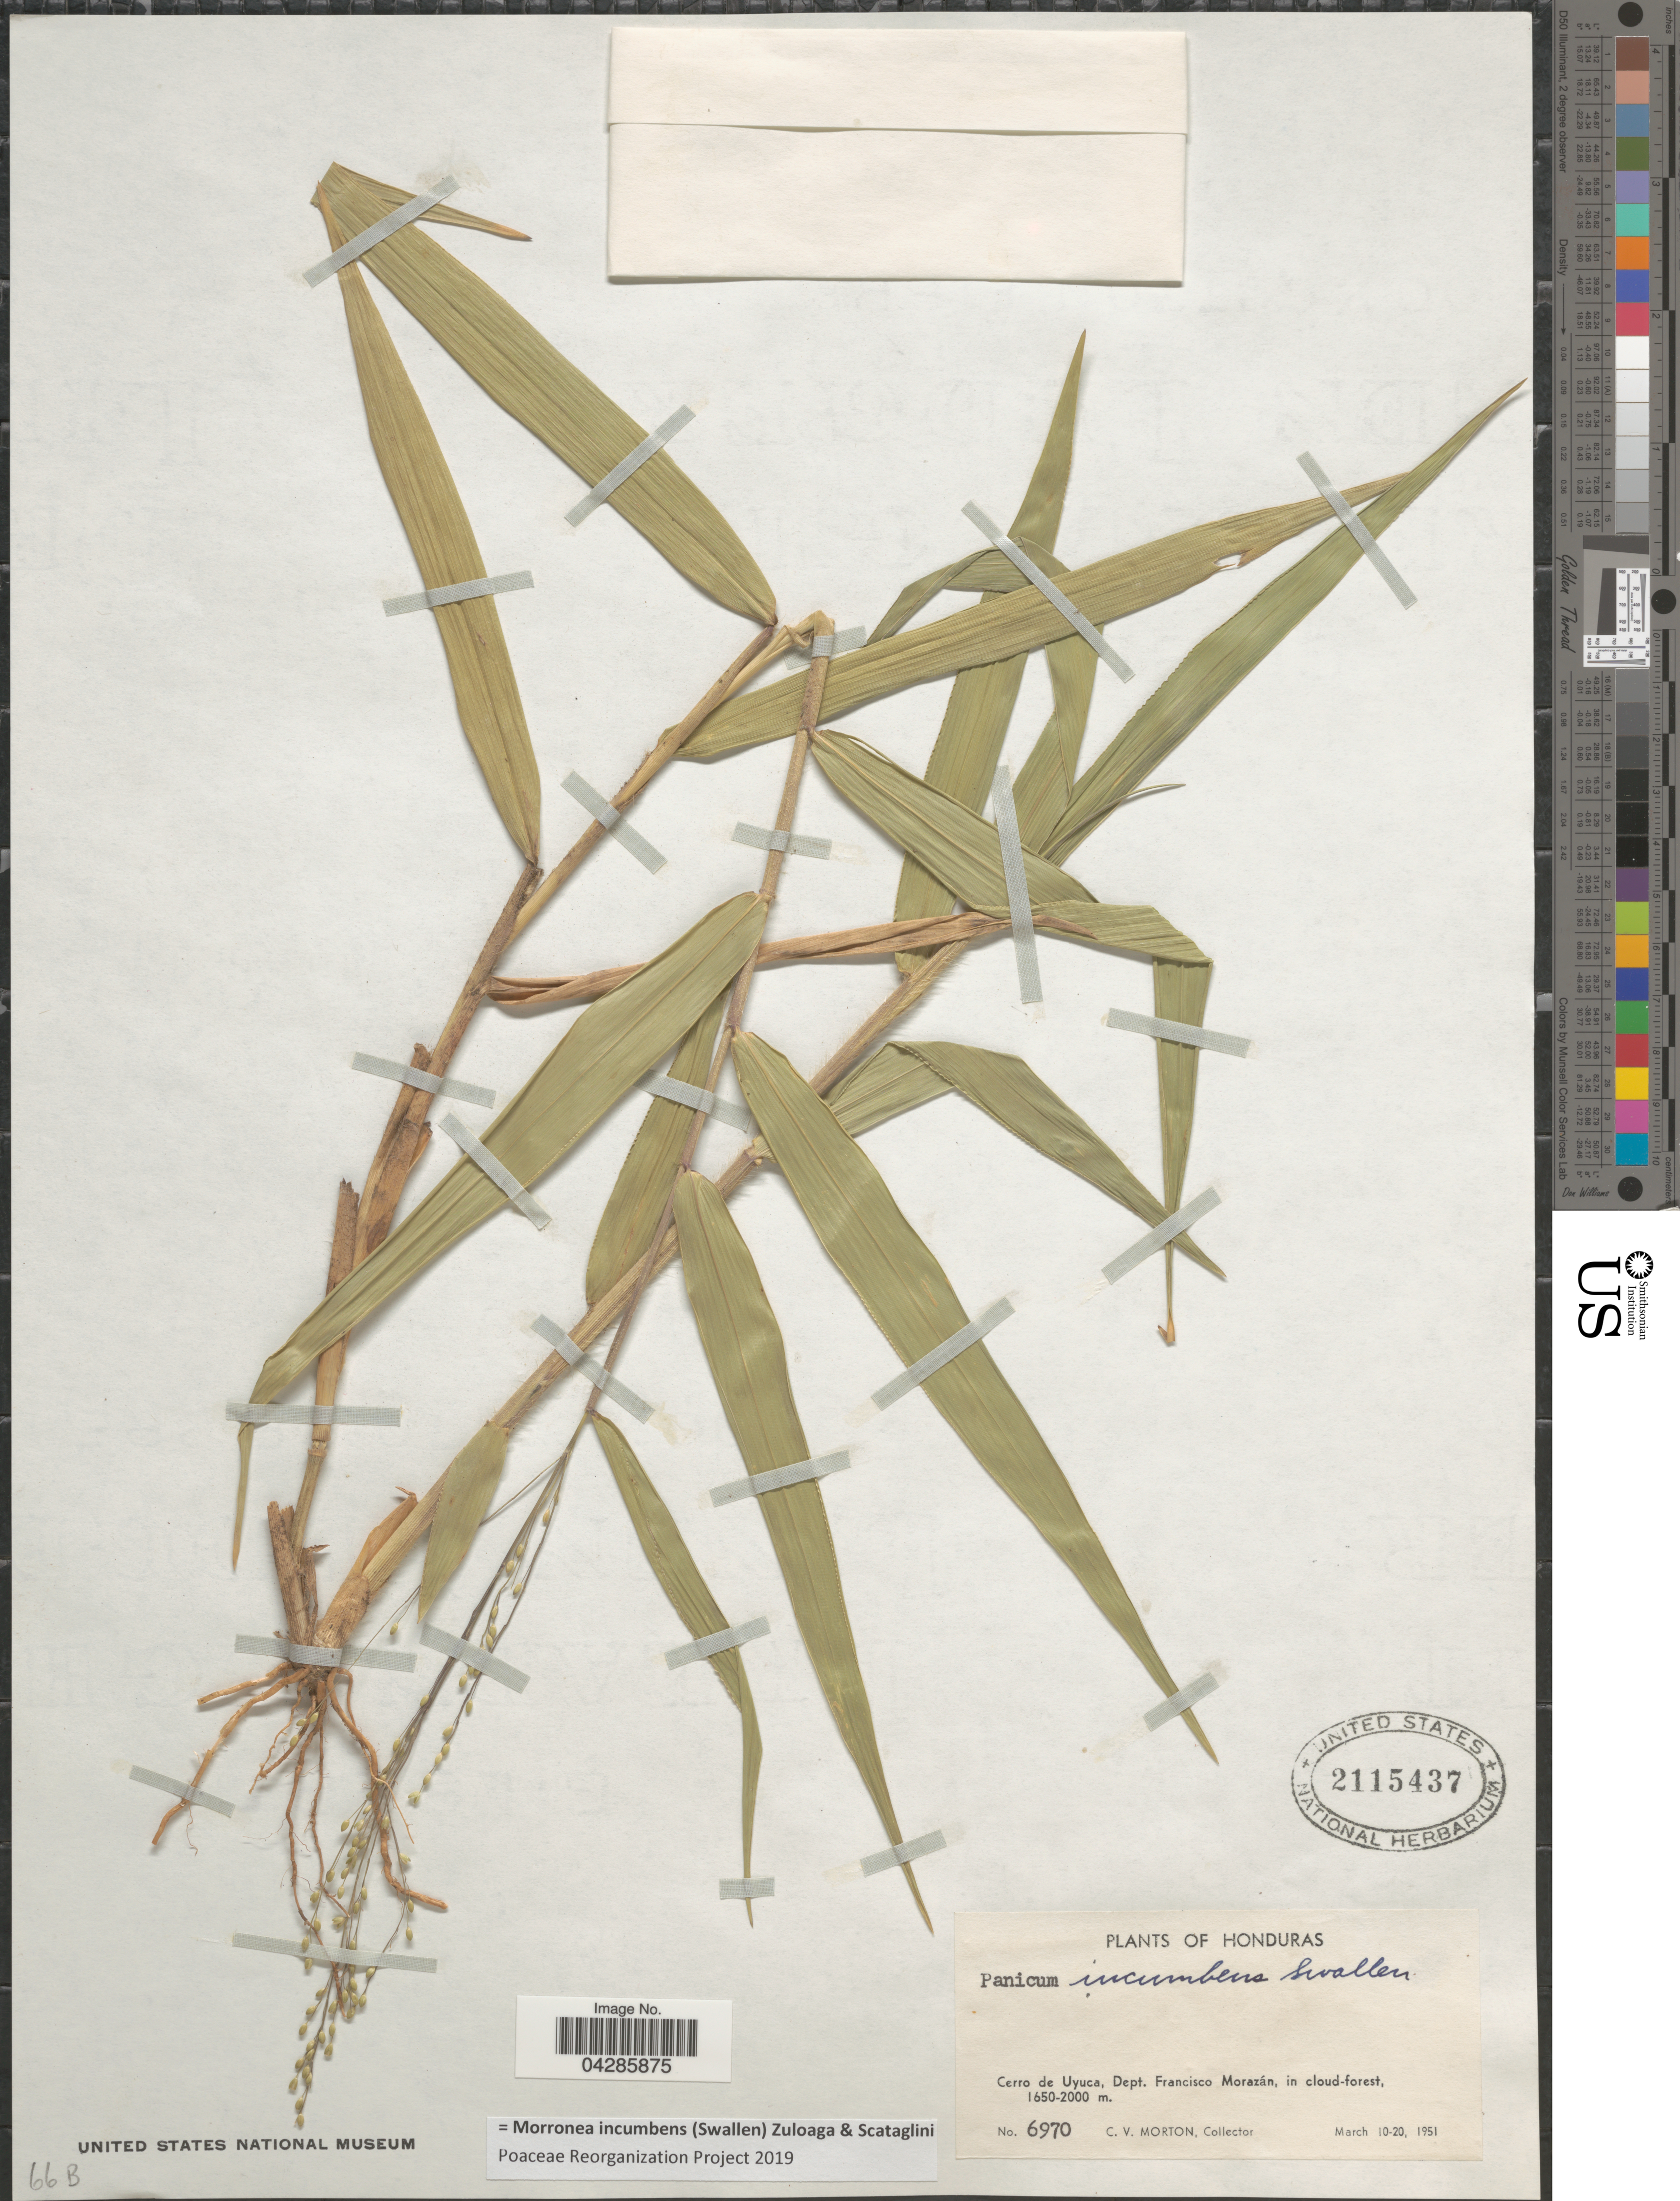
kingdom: Plantae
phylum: Tracheophyta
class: Liliopsida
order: Poales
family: Poaceae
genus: Morronea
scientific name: Morronea incumbens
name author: (Swallen) Zuloaga & Scataglini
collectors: C. V. Morton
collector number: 6970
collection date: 1951-03-10/1951-03-20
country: Honduras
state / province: Fco. Morazán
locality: Cerro de Uyuca, Dept. Francisco Morazán, in cloud-forest.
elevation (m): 1650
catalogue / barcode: US 2115437